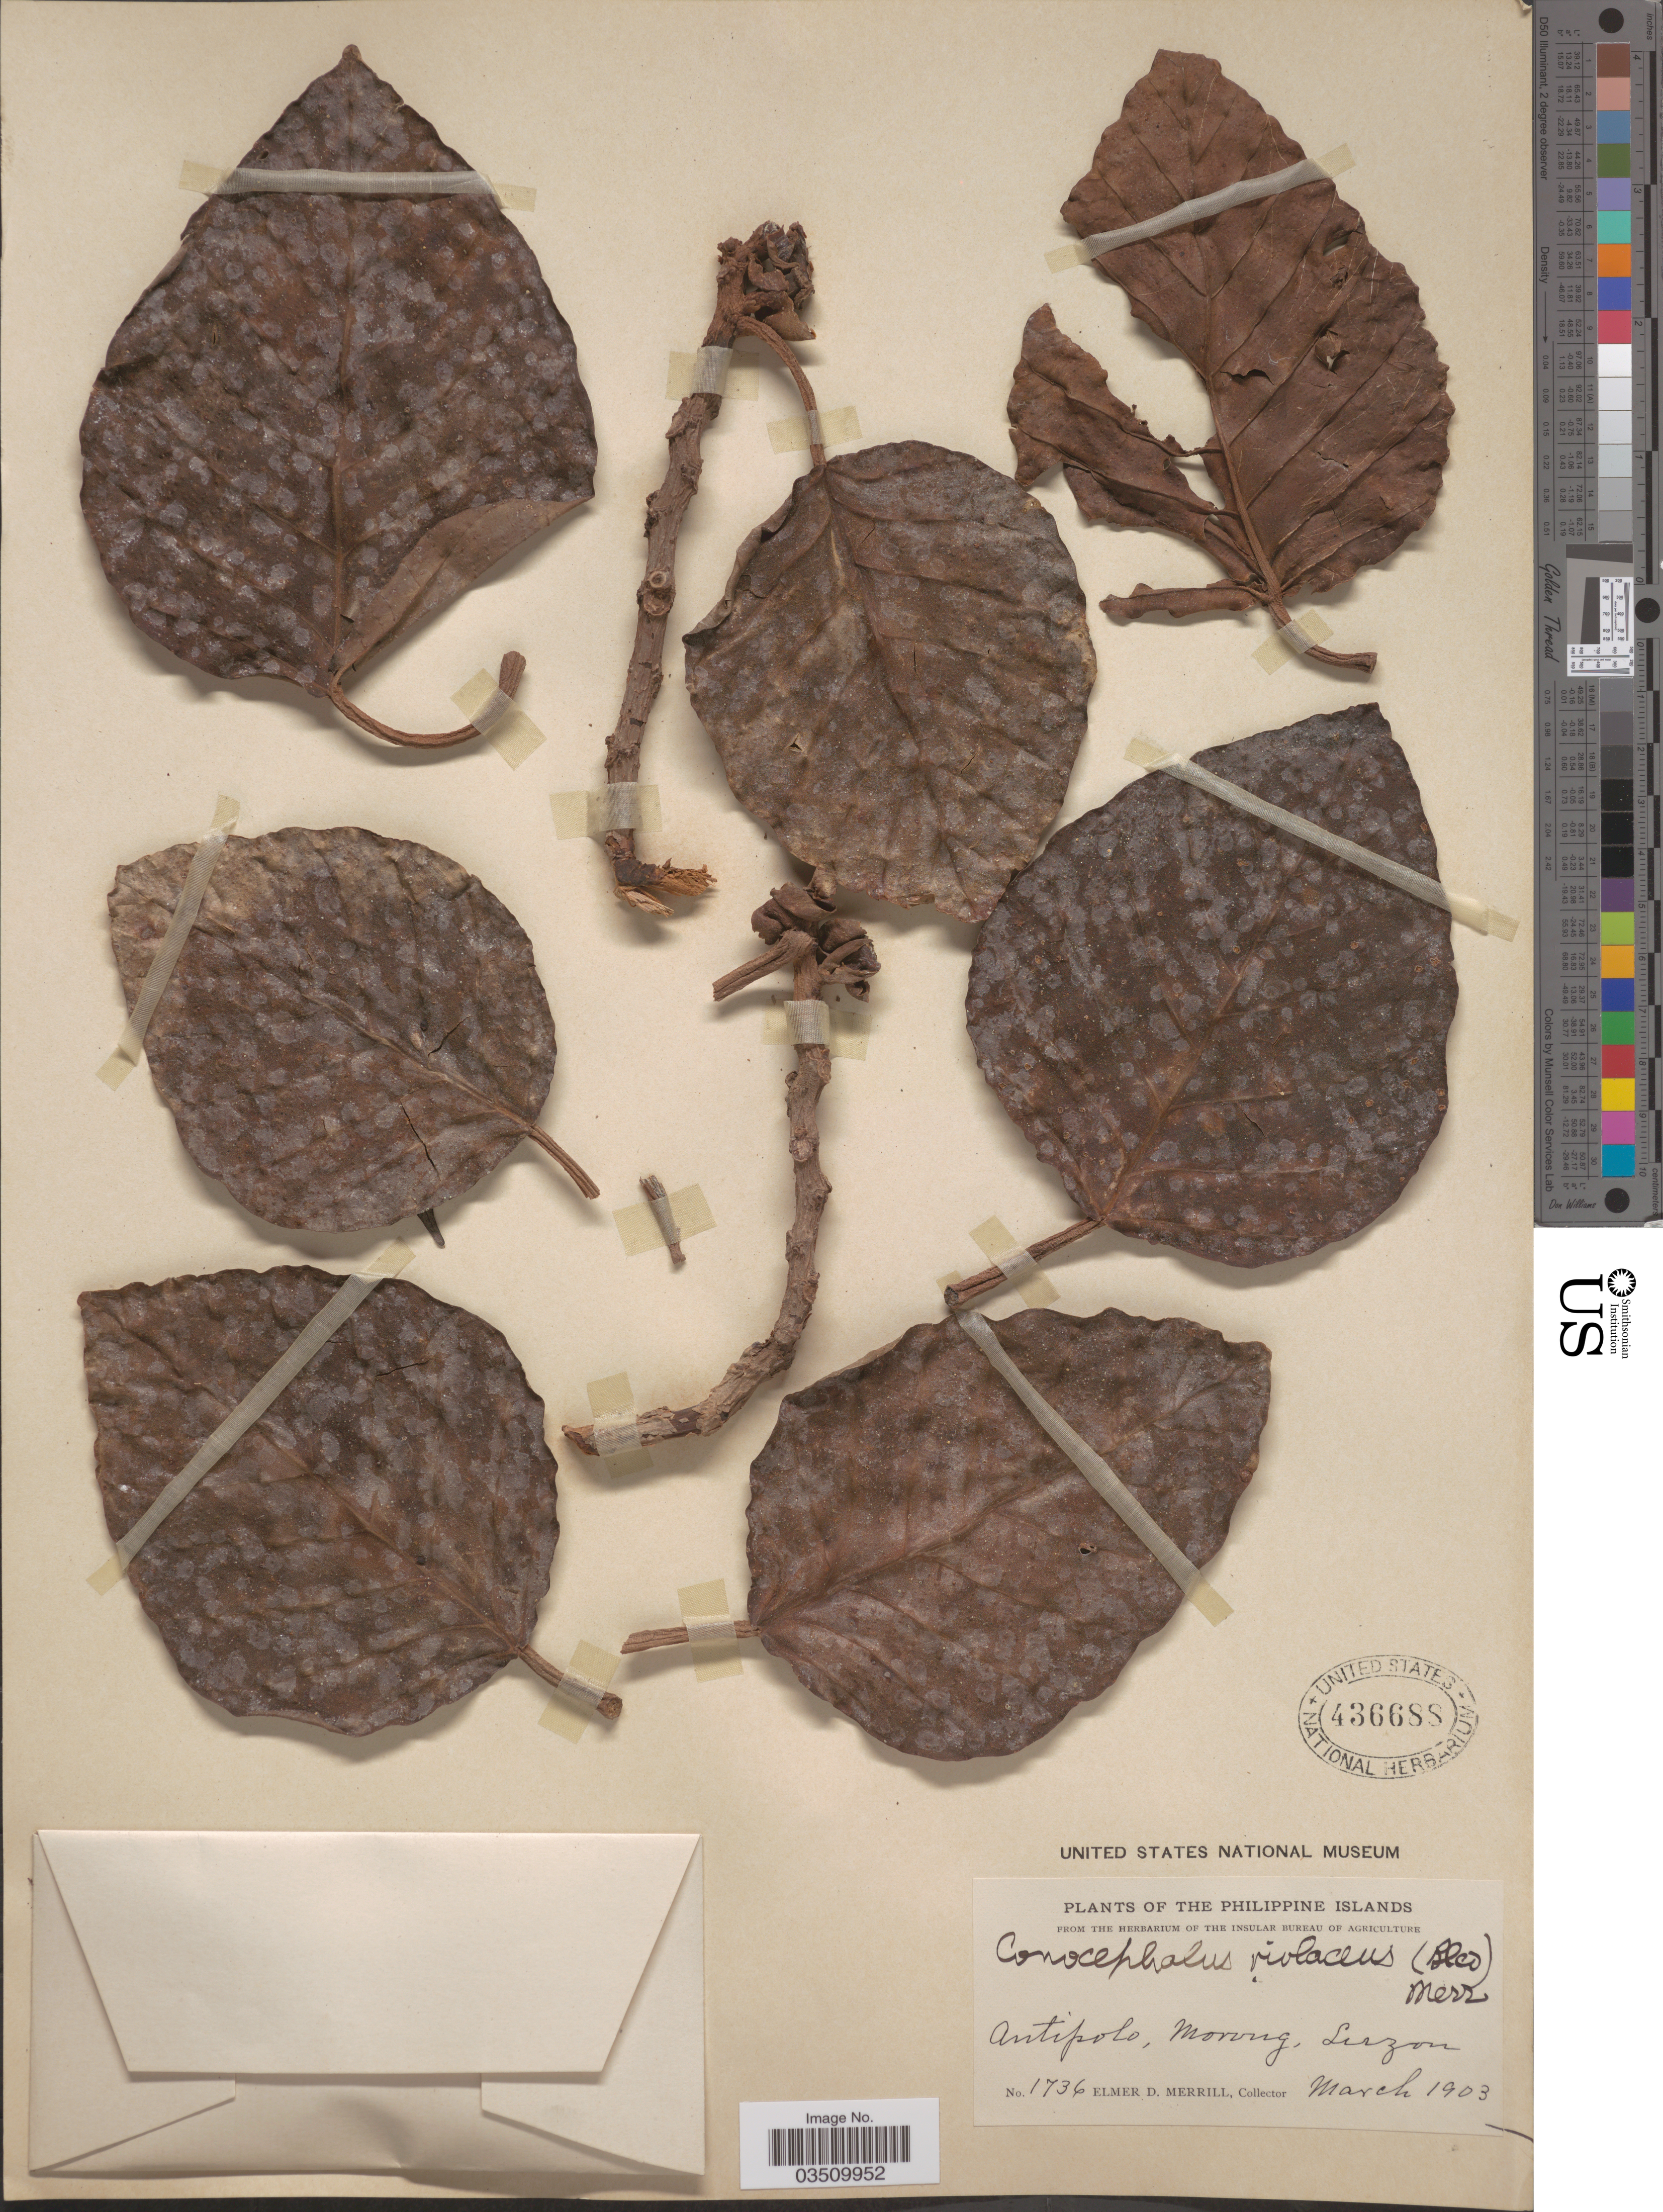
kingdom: Plantae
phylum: Tracheophyta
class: Magnoliopsida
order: Rosales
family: Urticaceae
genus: Poikilospermum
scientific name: Poikilospermum suaveolens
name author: (Blume) Merr.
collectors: E. D. Merrill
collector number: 1736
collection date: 1903-03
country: Philippines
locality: Philippine Islands. Antipolo, Morong, Luzon.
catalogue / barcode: US 436688